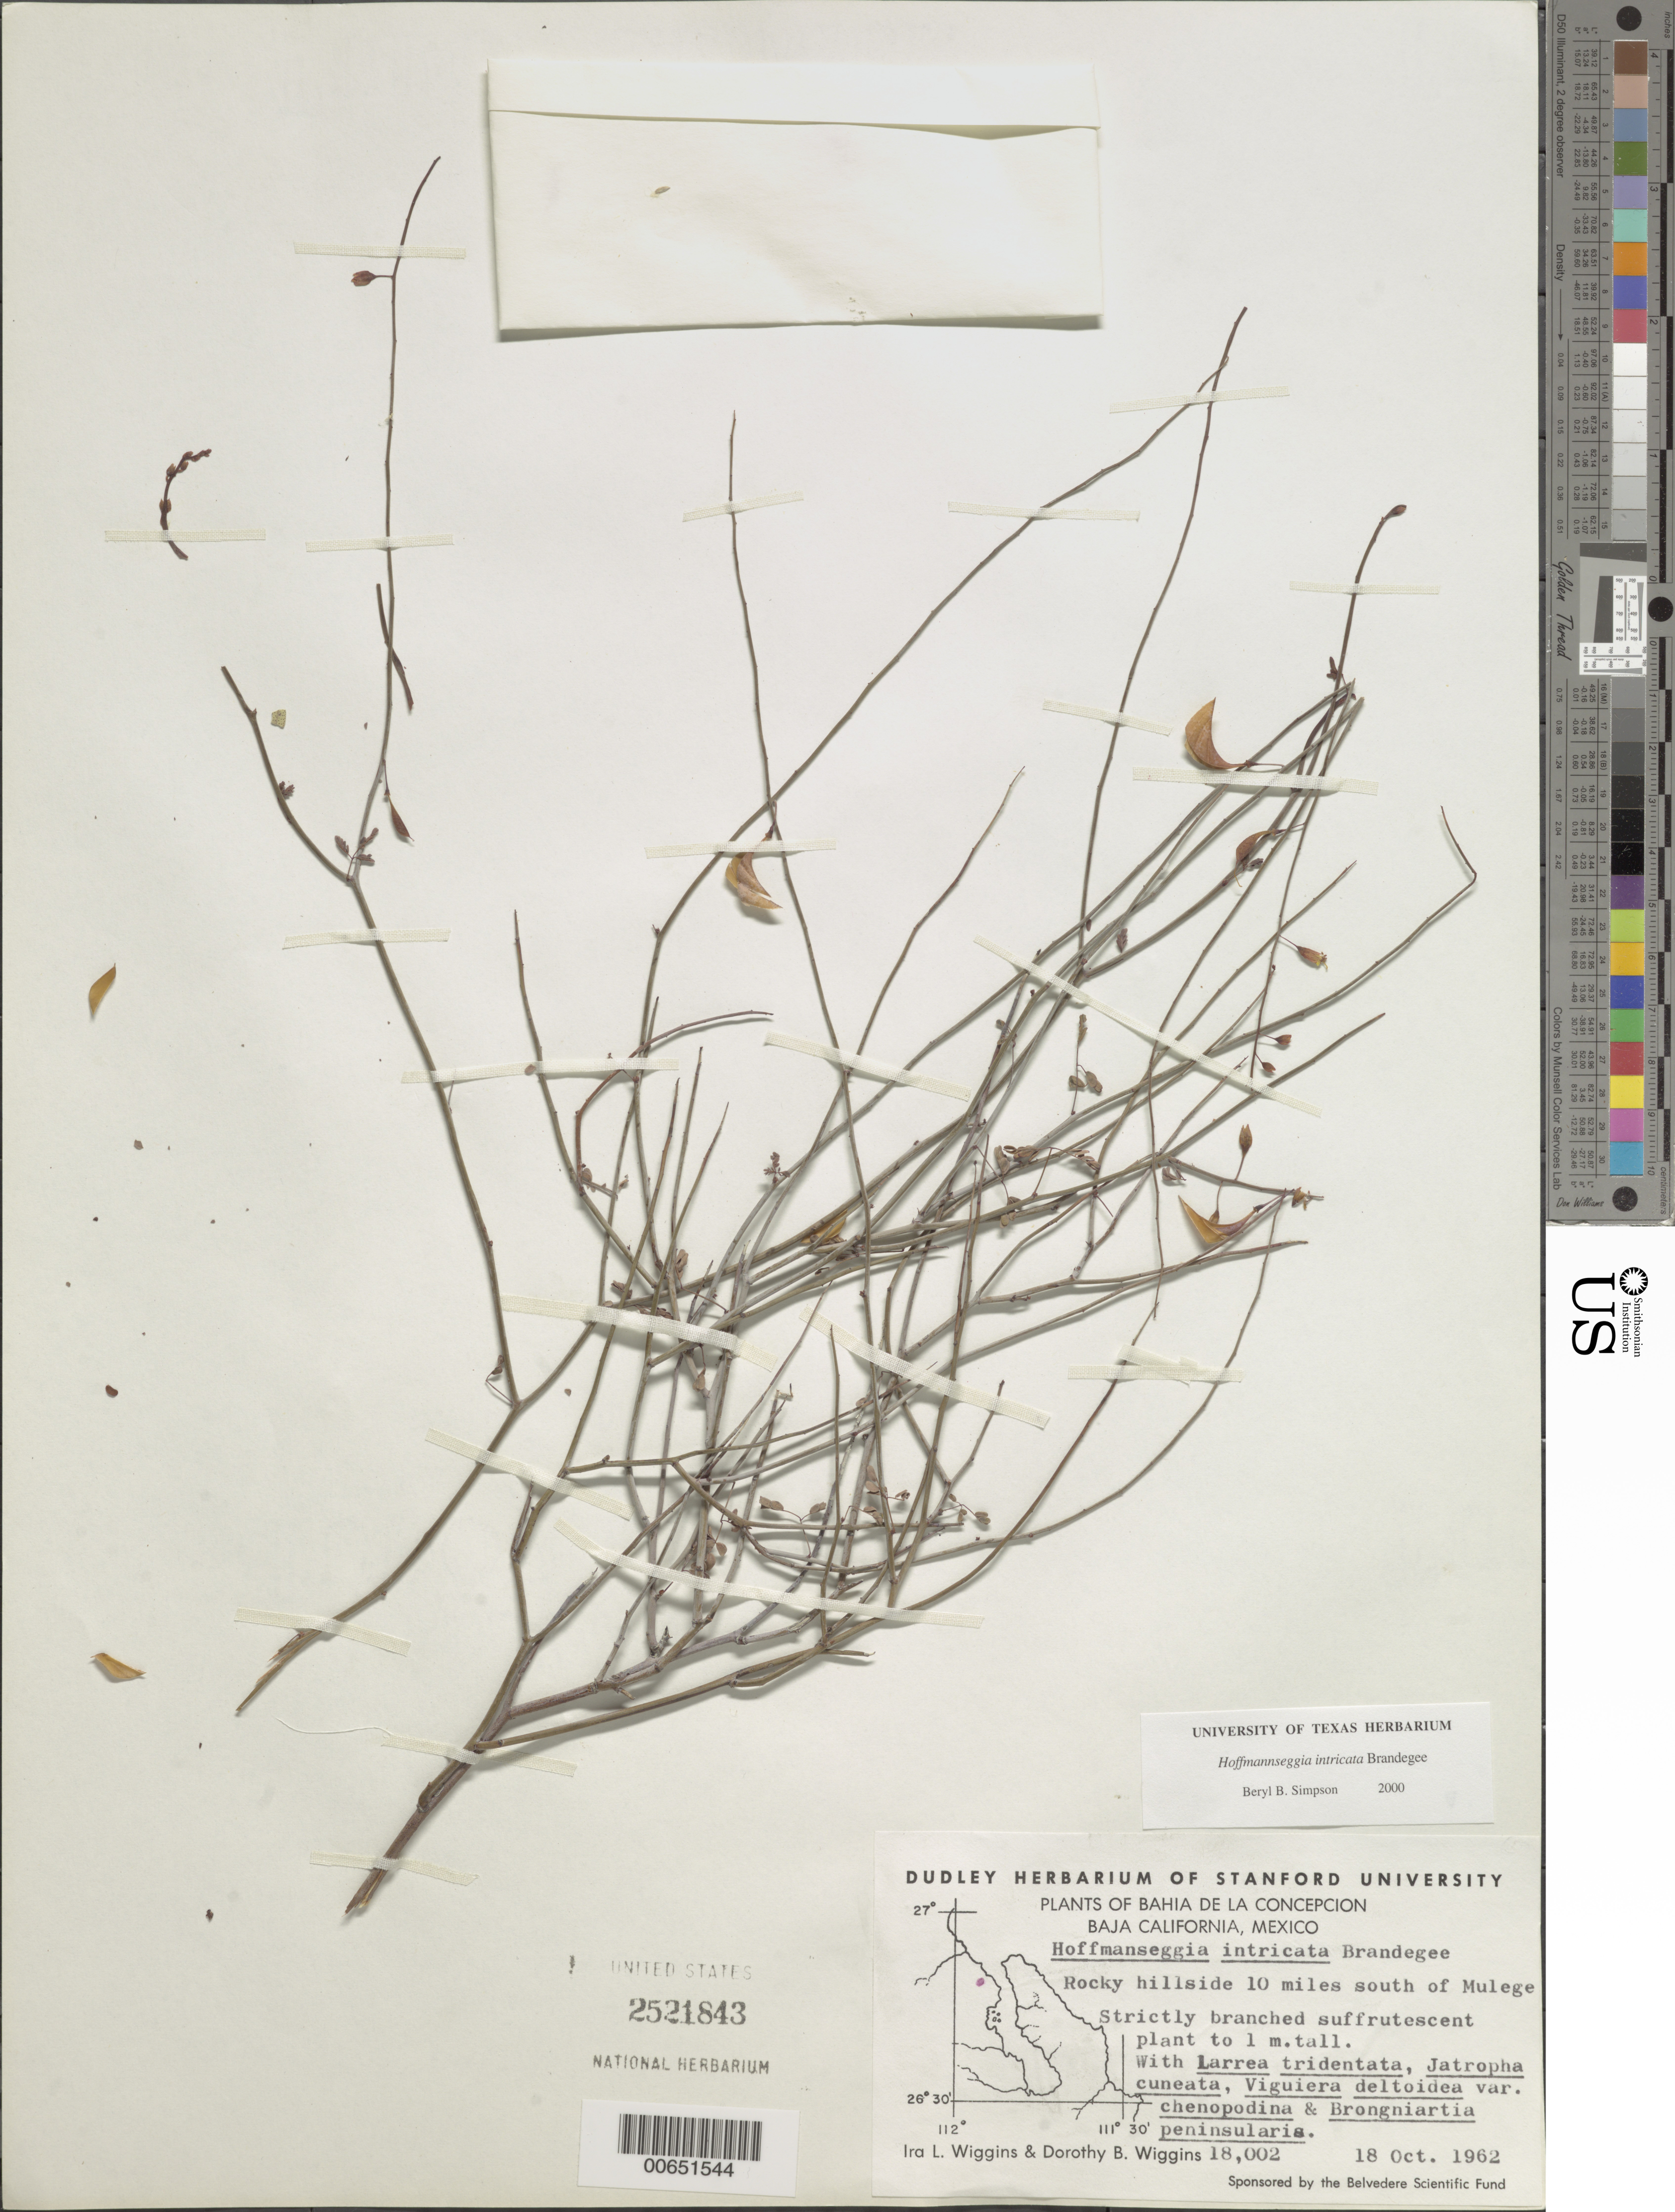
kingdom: Plantae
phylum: Tracheophyta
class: Magnoliopsida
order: Fabales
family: Fabaceae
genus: Hoffmannseggia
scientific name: Hoffmannseggia intricata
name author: Brandegee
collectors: I. L. Wiggins & D. B. Wiggins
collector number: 18002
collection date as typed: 18 Oct 1962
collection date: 1962-10-18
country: Mexico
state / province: Baja California Norte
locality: S of Mulegé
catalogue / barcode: US 2521843